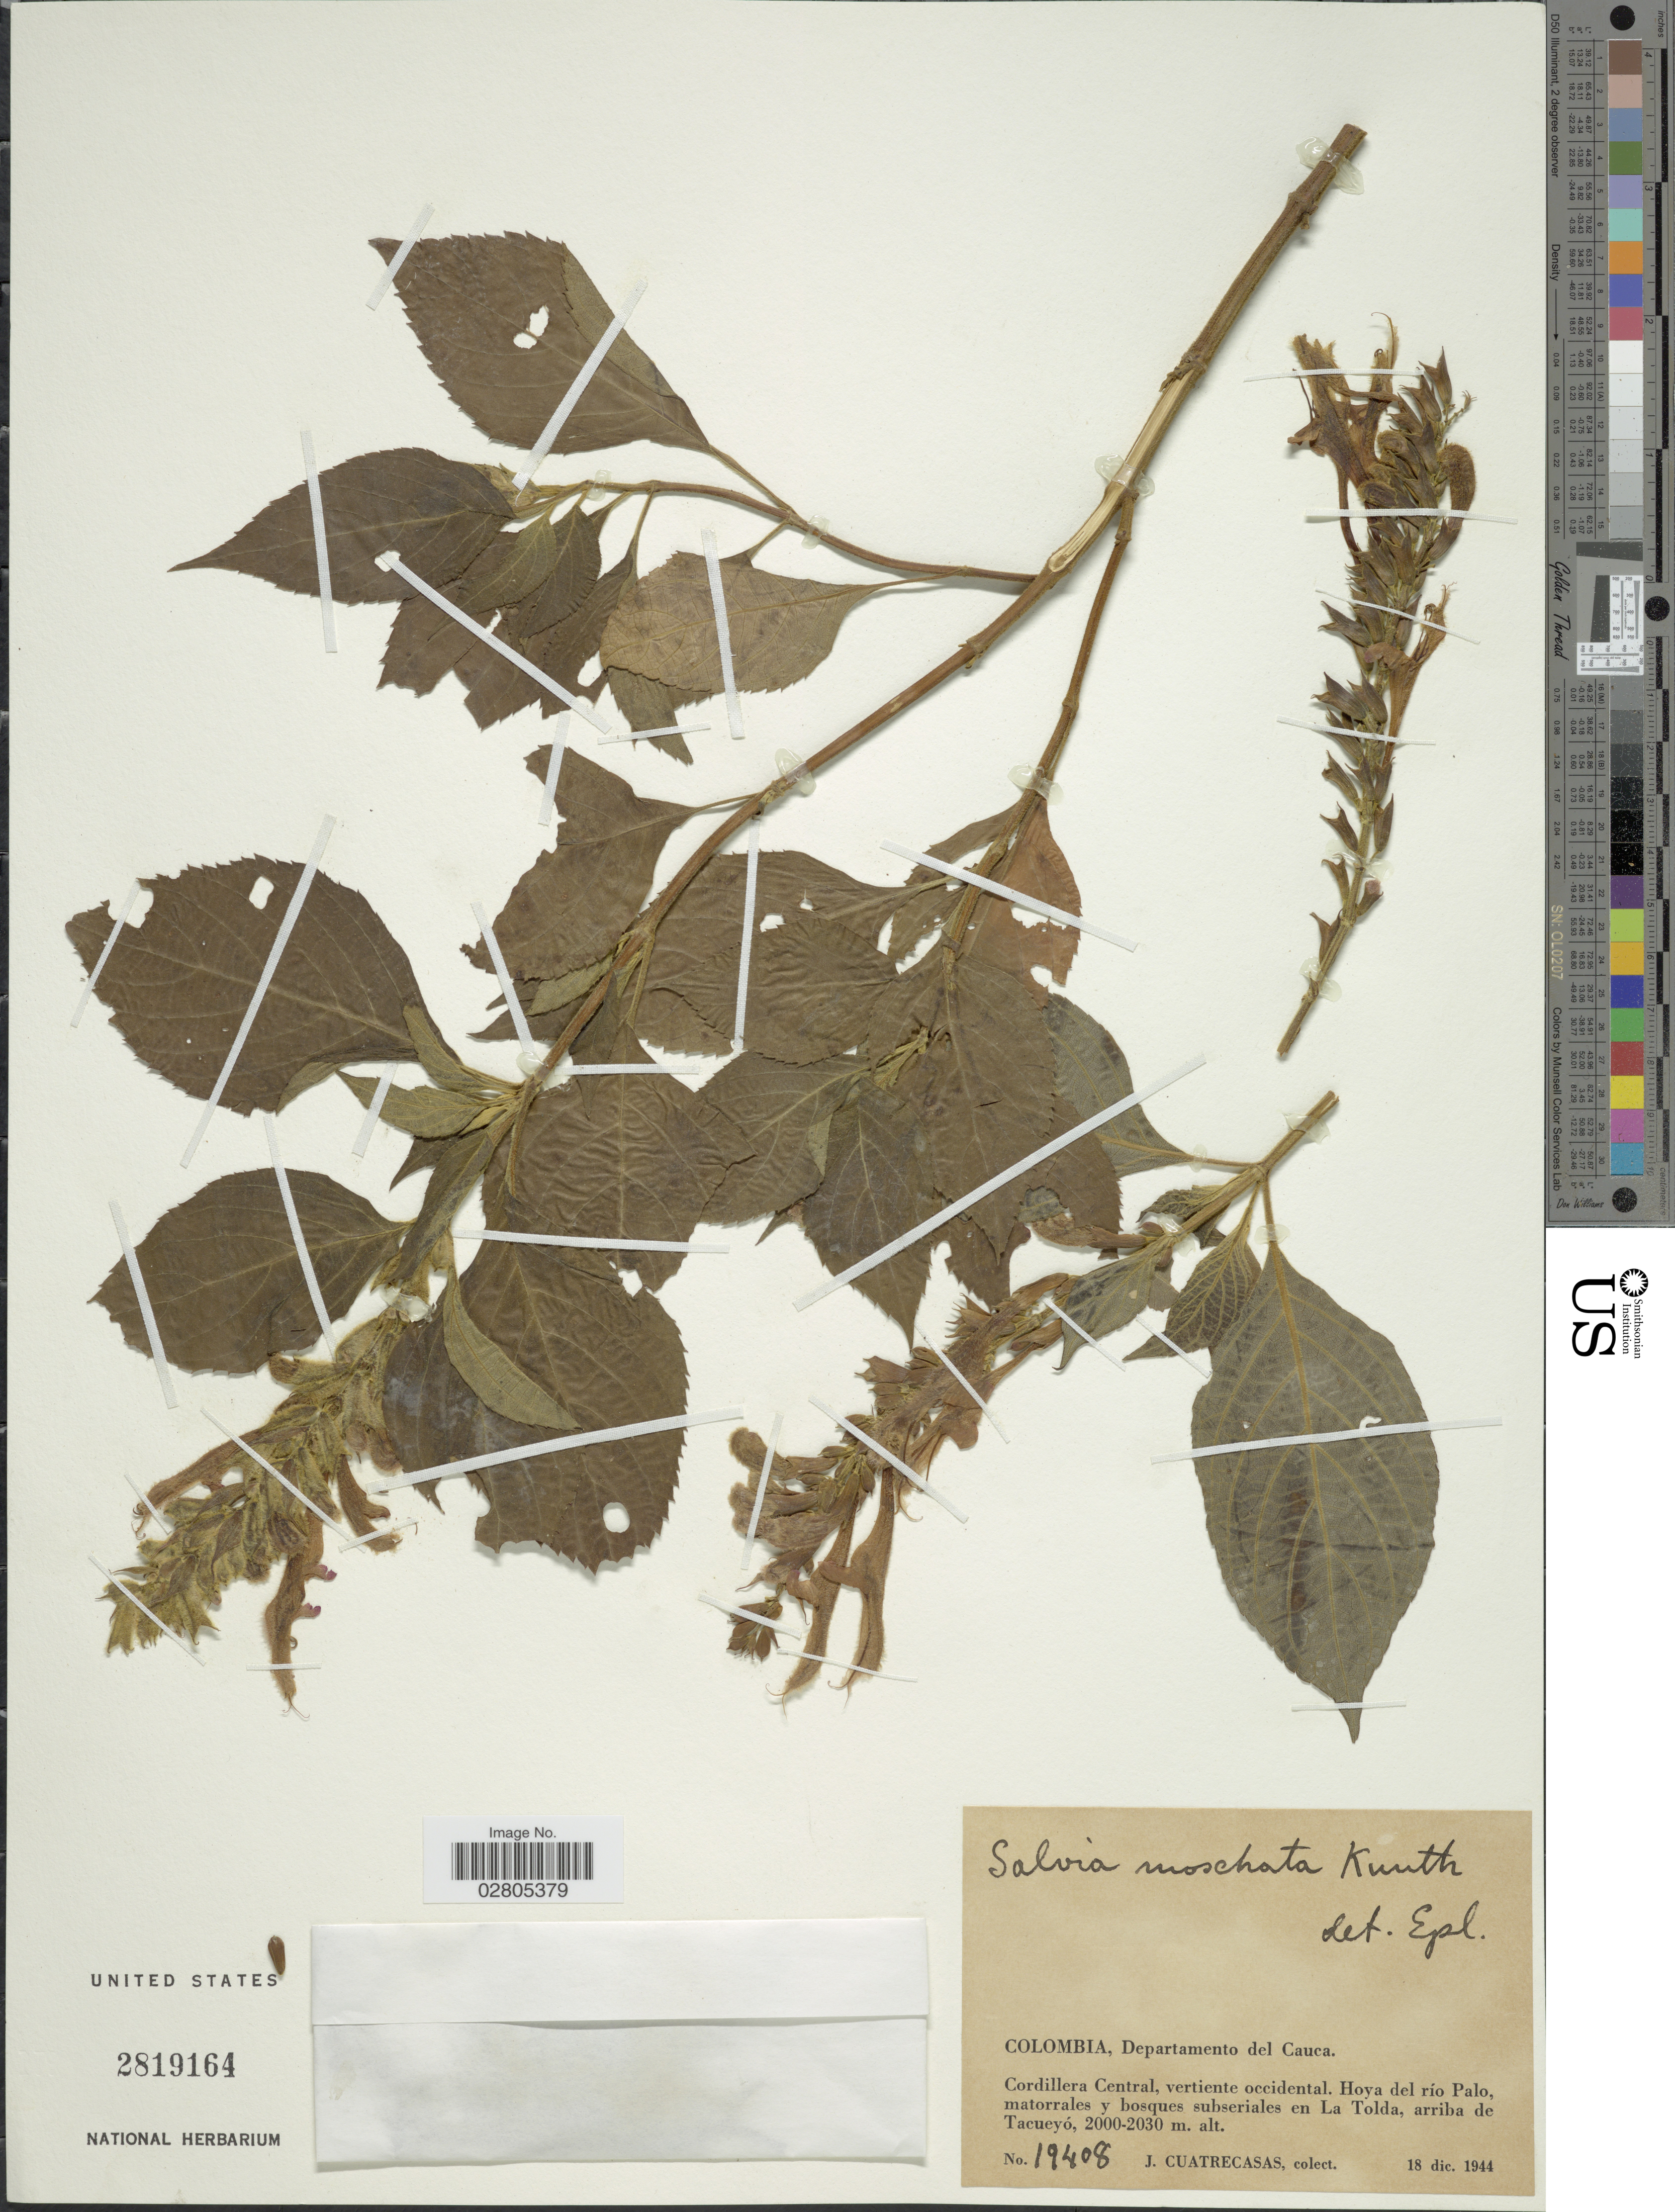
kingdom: Plantae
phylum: Tracheophyta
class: Magnoliopsida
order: Lamiales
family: Lamiaceae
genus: Salvia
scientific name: Salvia tortuosa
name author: Kunth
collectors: J. Cuatrecasas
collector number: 19408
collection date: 1944-12-18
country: Colombia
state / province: Cauca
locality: Departamento del Cauca. Cordillera Central, vertiente occidental. Hoya del río Palo, matorrales y bosques subseriales en La Tolda, arriba de Tacueyó.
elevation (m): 2000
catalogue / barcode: US 2819164